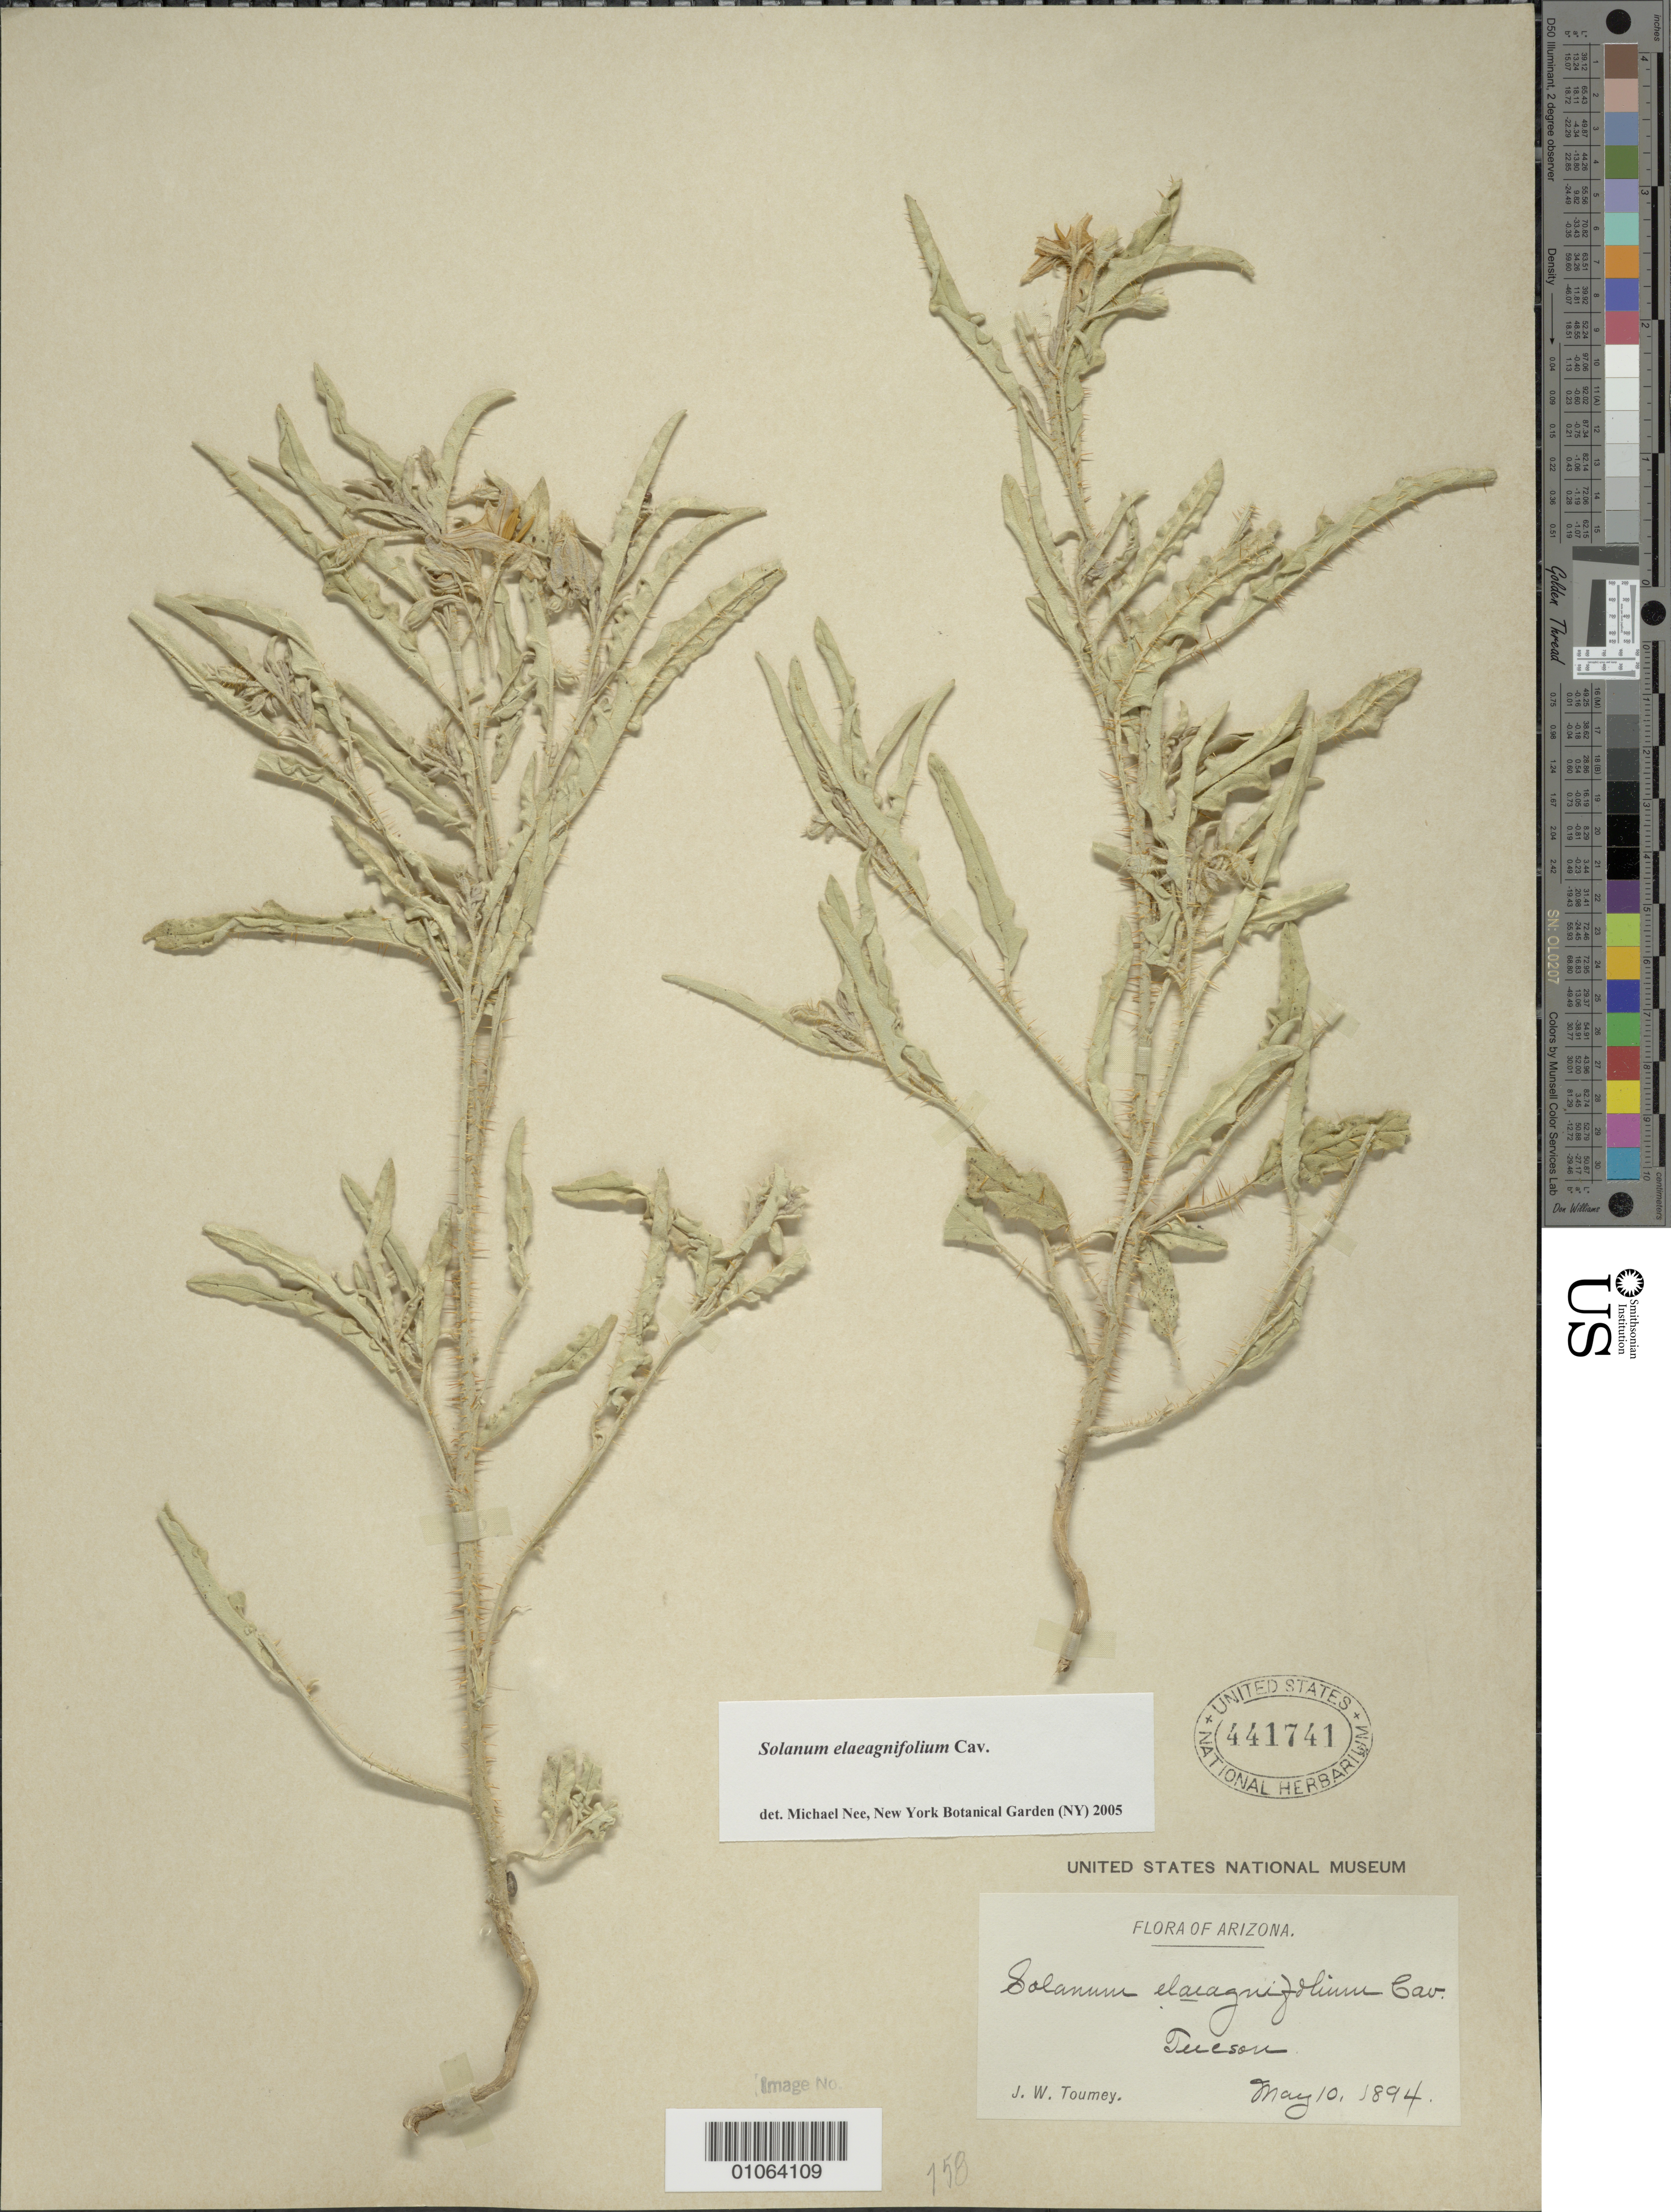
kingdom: Plantae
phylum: Tracheophyta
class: Magnoliopsida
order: Solanales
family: Solanaceae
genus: Solanum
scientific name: Solanum elaeagnifolium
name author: Cav.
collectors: J. W. Toumey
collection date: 1894-05-10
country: United States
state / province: Arizona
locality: Tucson.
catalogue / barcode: US 441741